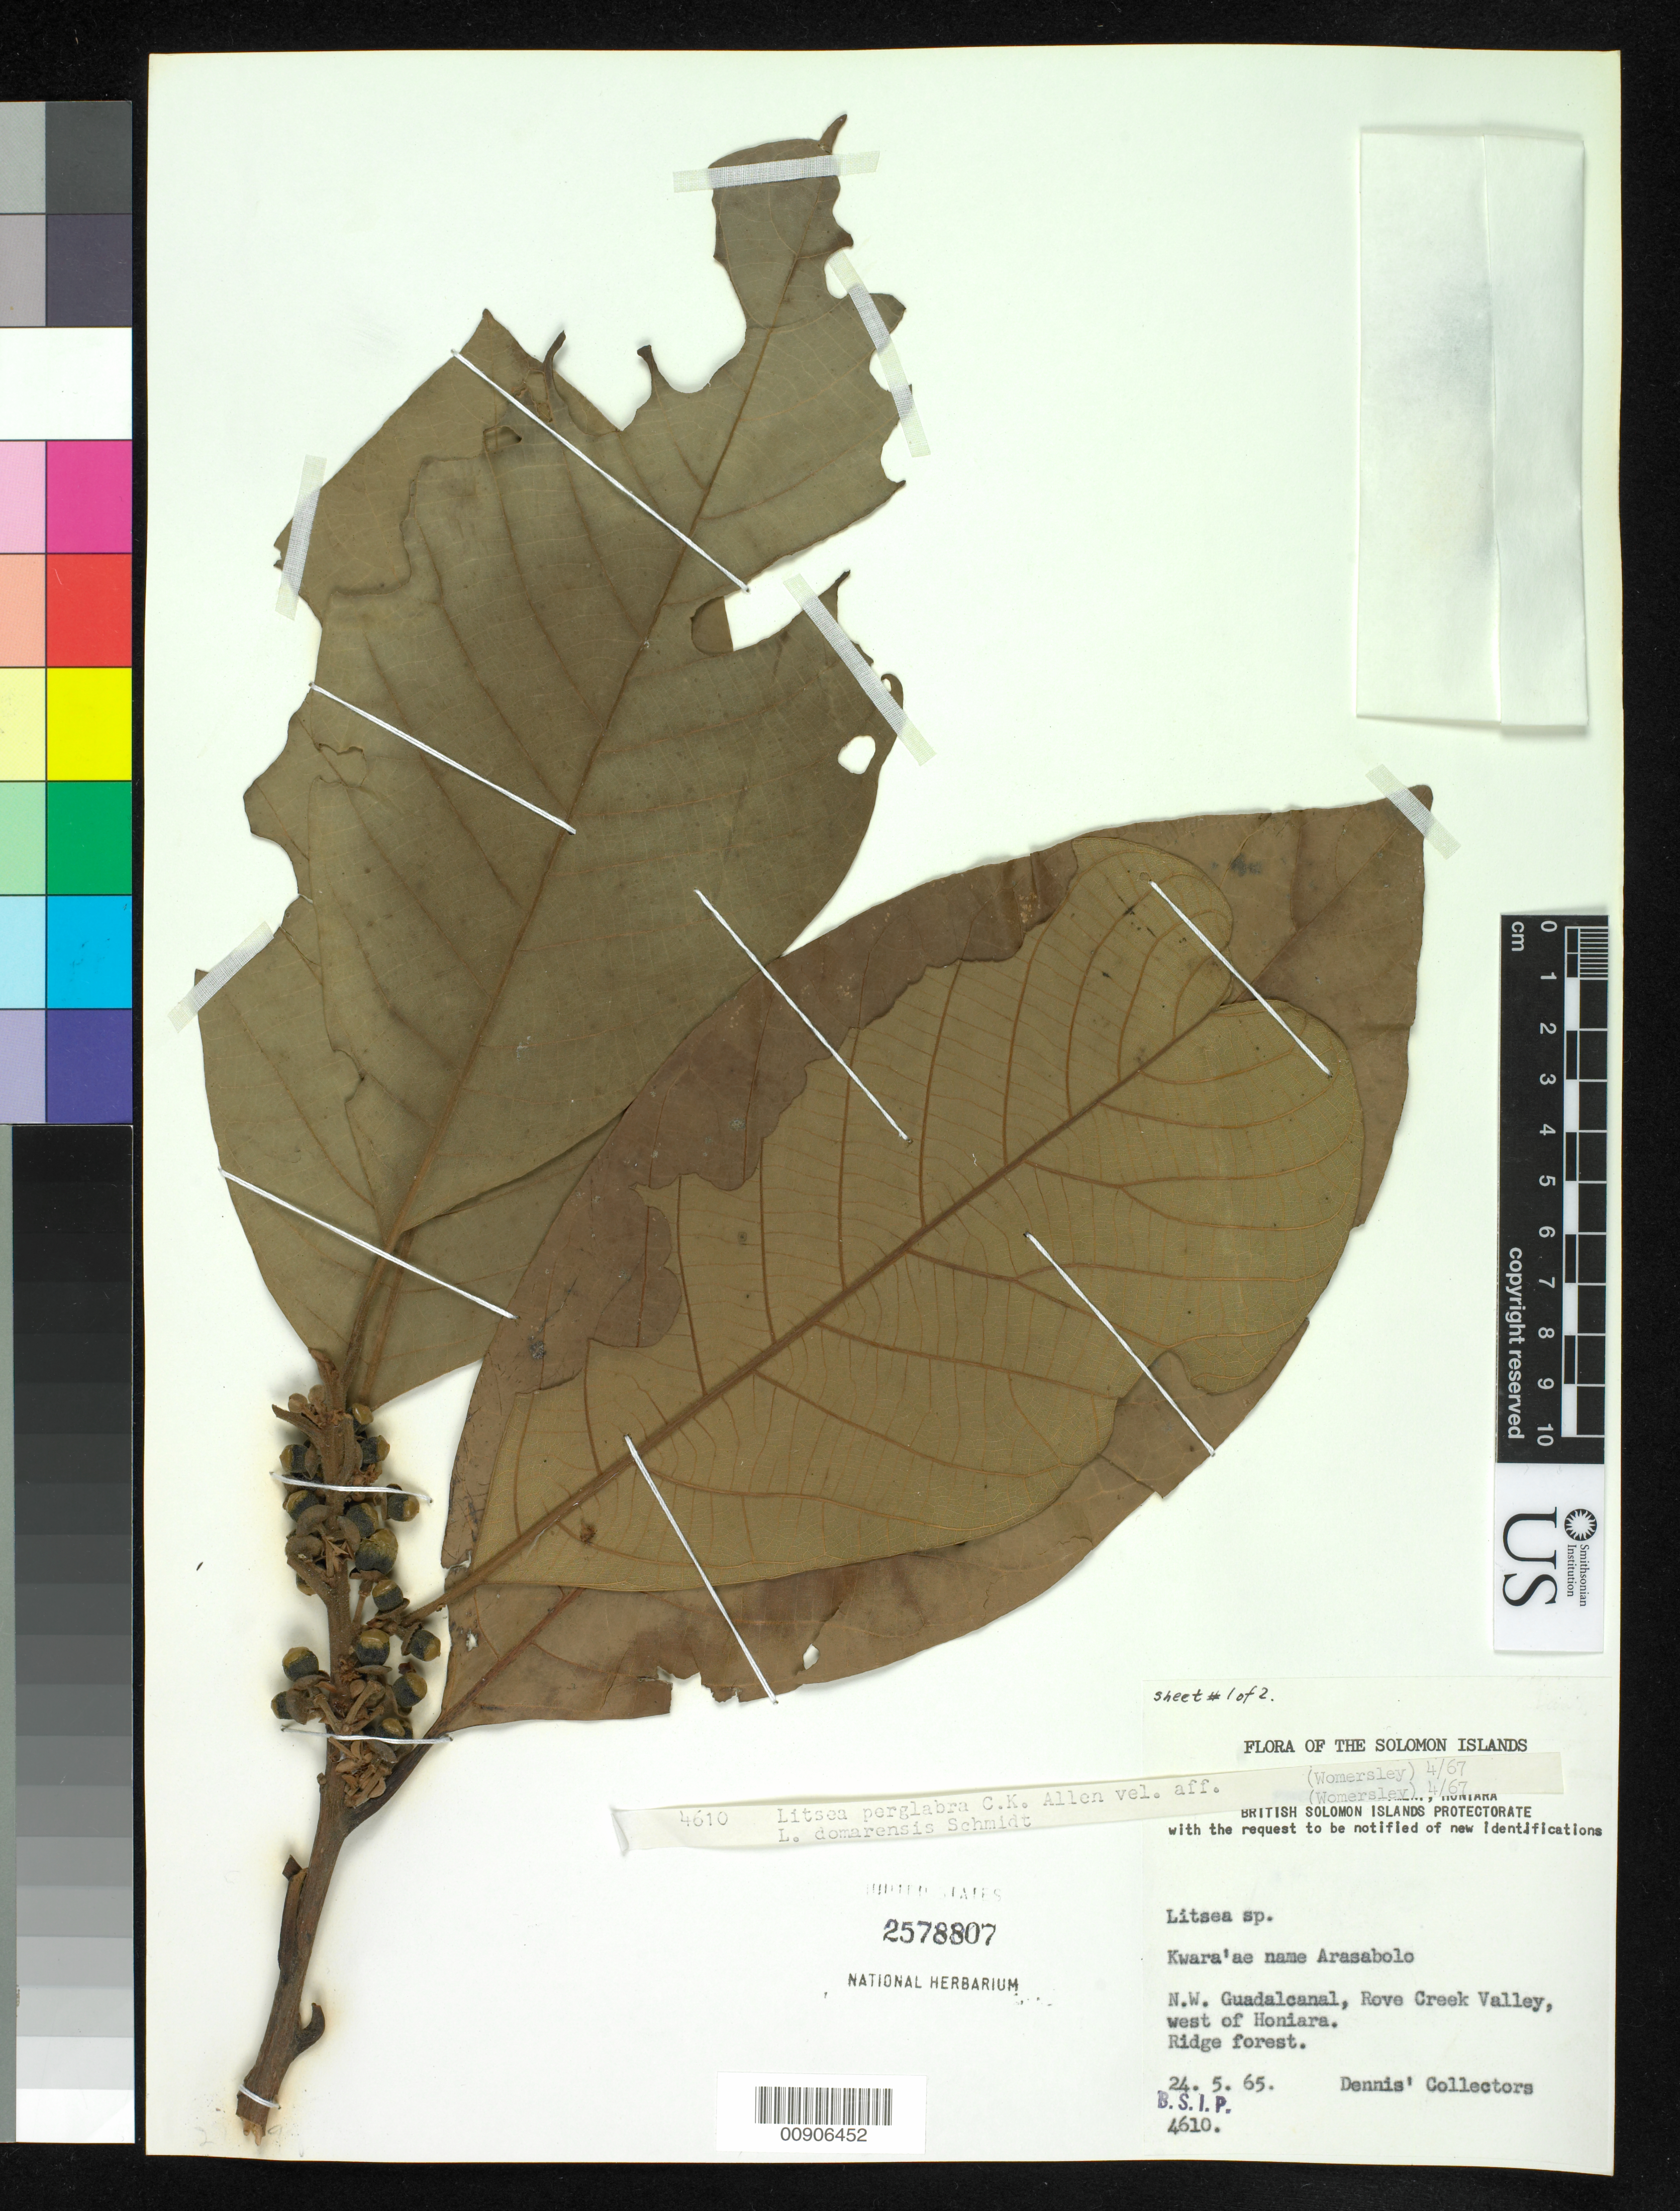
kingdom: Plantae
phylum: Tracheophyta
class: Magnoliopsida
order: Laurales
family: Lauraceae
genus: Litsea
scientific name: Litsea perglabra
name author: C.K. Allen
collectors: G. Dennis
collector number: BSIP 4610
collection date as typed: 24 May 1965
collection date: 1965-05-24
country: Solomon Islands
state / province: Guadalcanal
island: Guadalcanal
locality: Rove Creek Valley, W of Honiara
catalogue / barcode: US 2578807